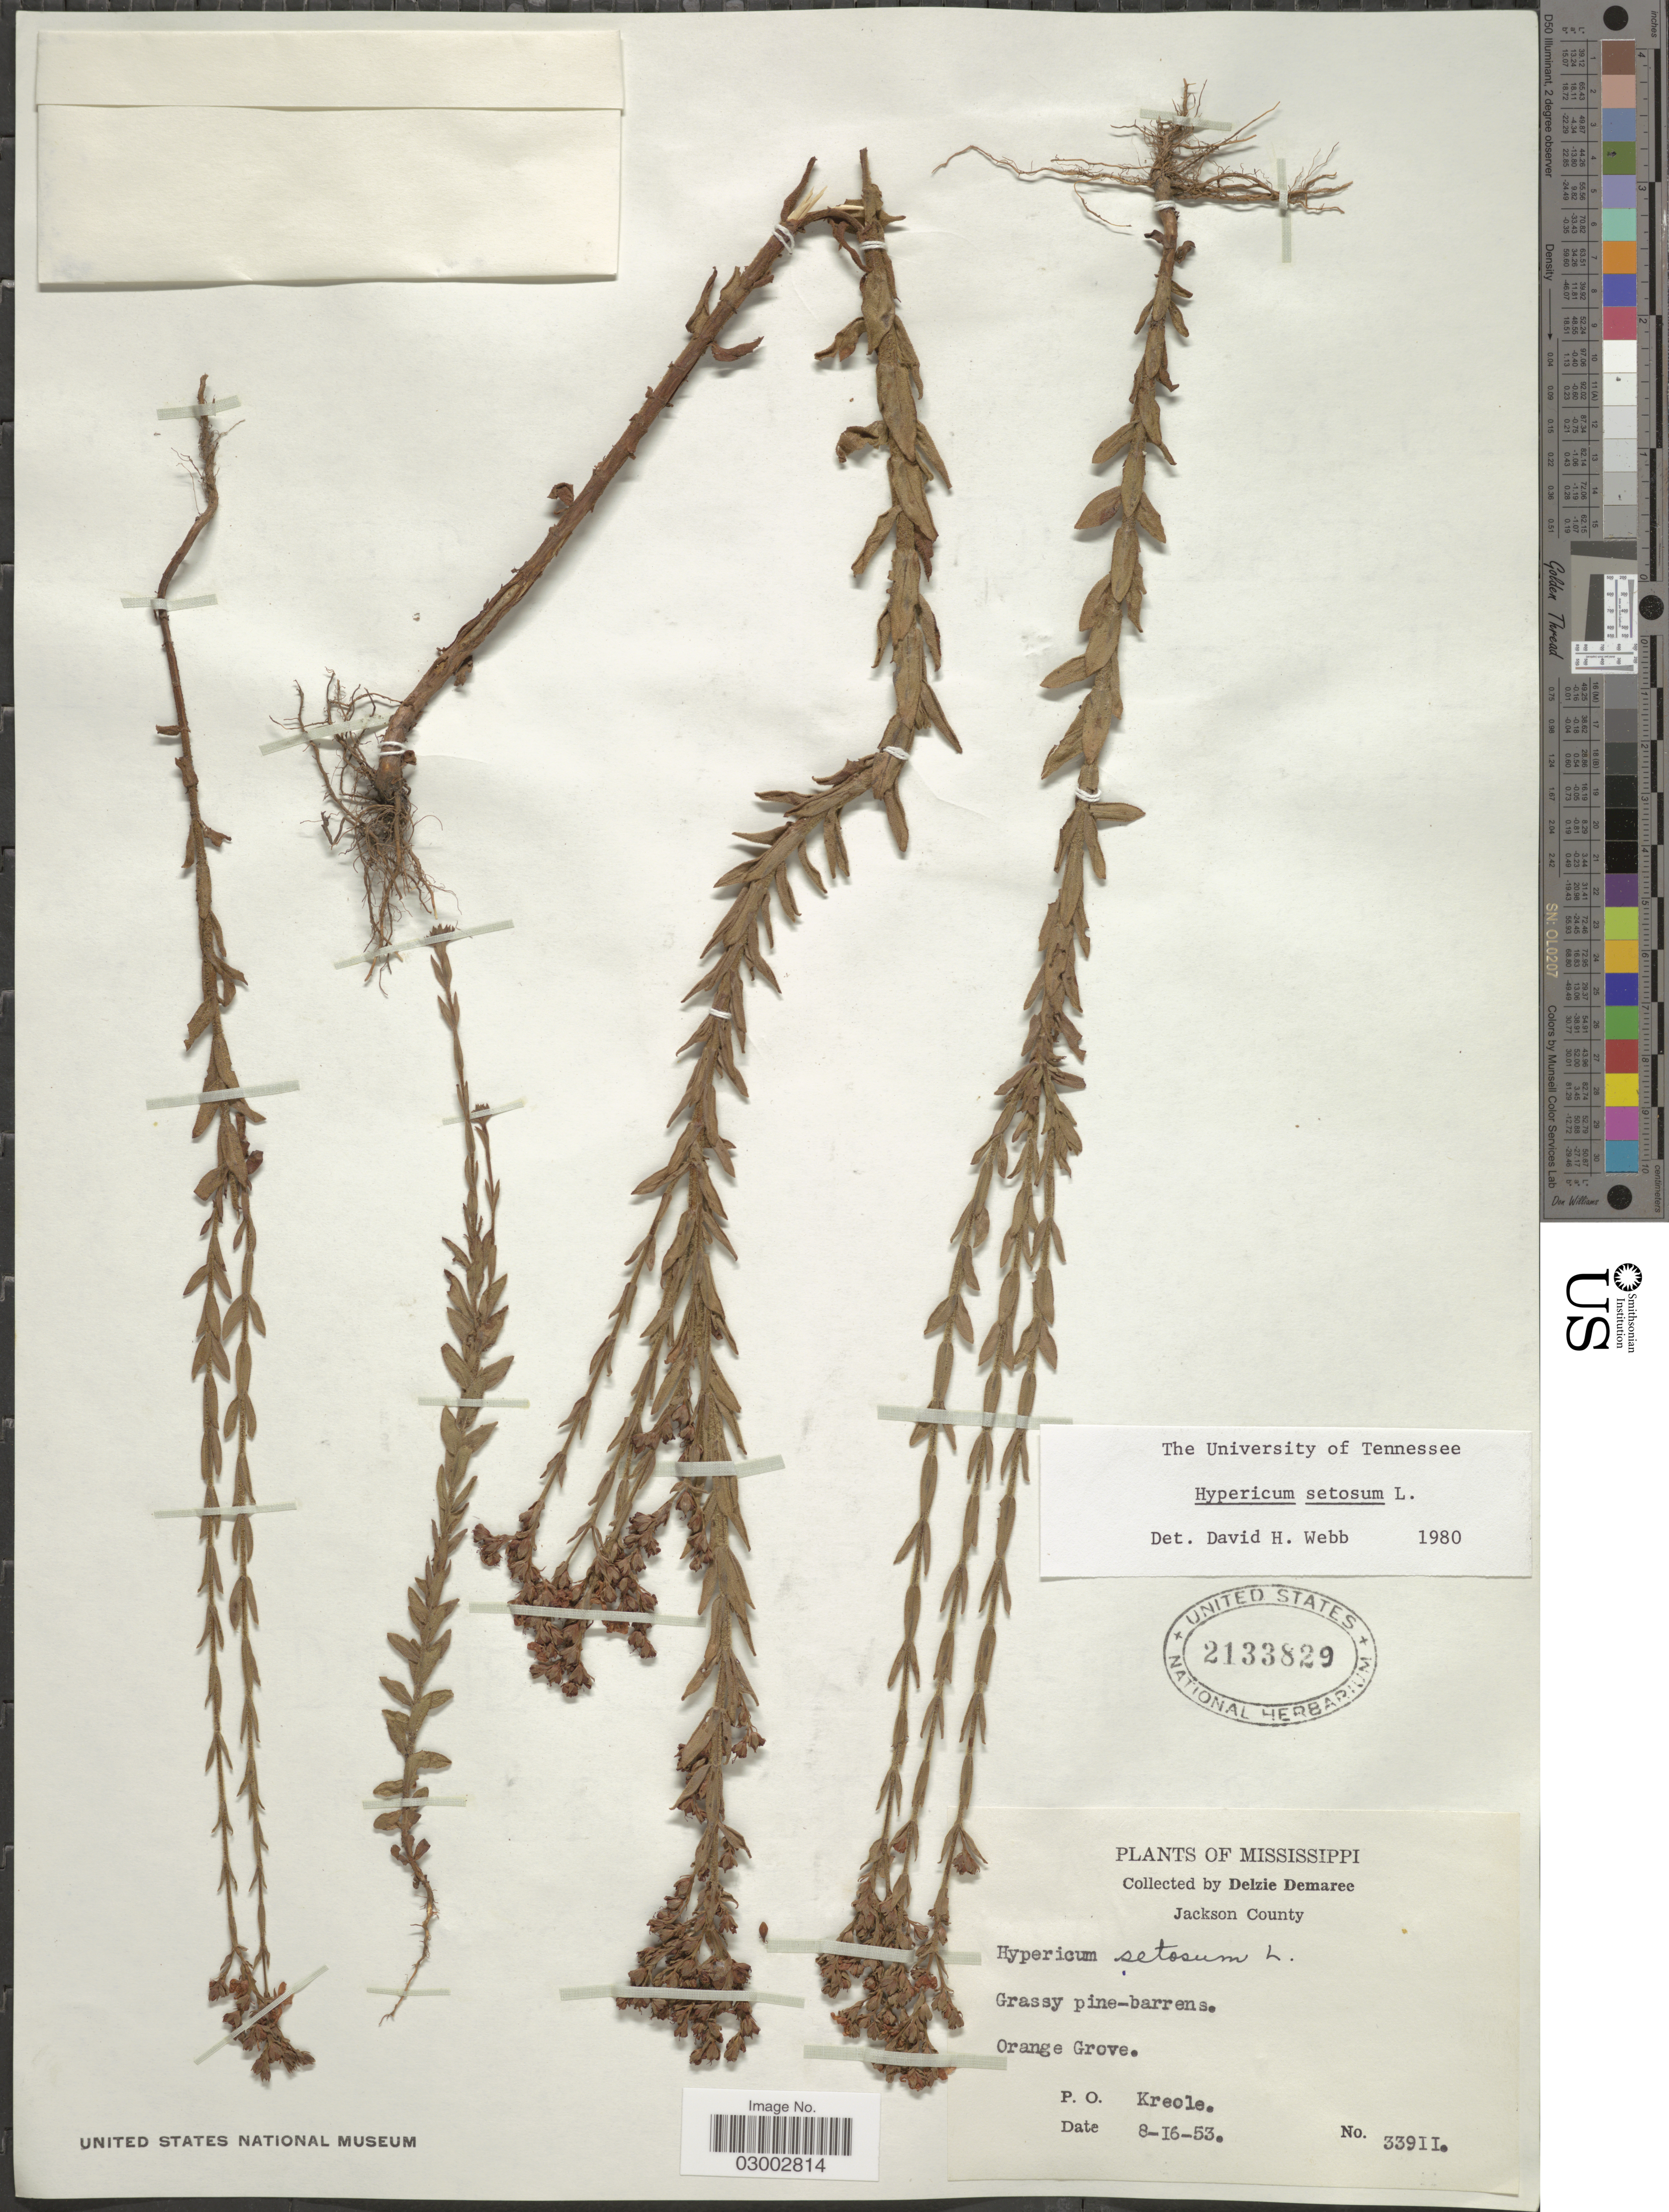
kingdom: Plantae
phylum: Tracheophyta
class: Magnoliopsida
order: Malpighiales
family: Hypericaceae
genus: Hypericum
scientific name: Hypericum setosum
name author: L.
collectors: D. Demaree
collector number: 33911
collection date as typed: Transcribed d/m/y: 16/8/53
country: United States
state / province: Mississippi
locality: Jackson County. Orange Grove. P.O. Kreole.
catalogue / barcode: US 2133829